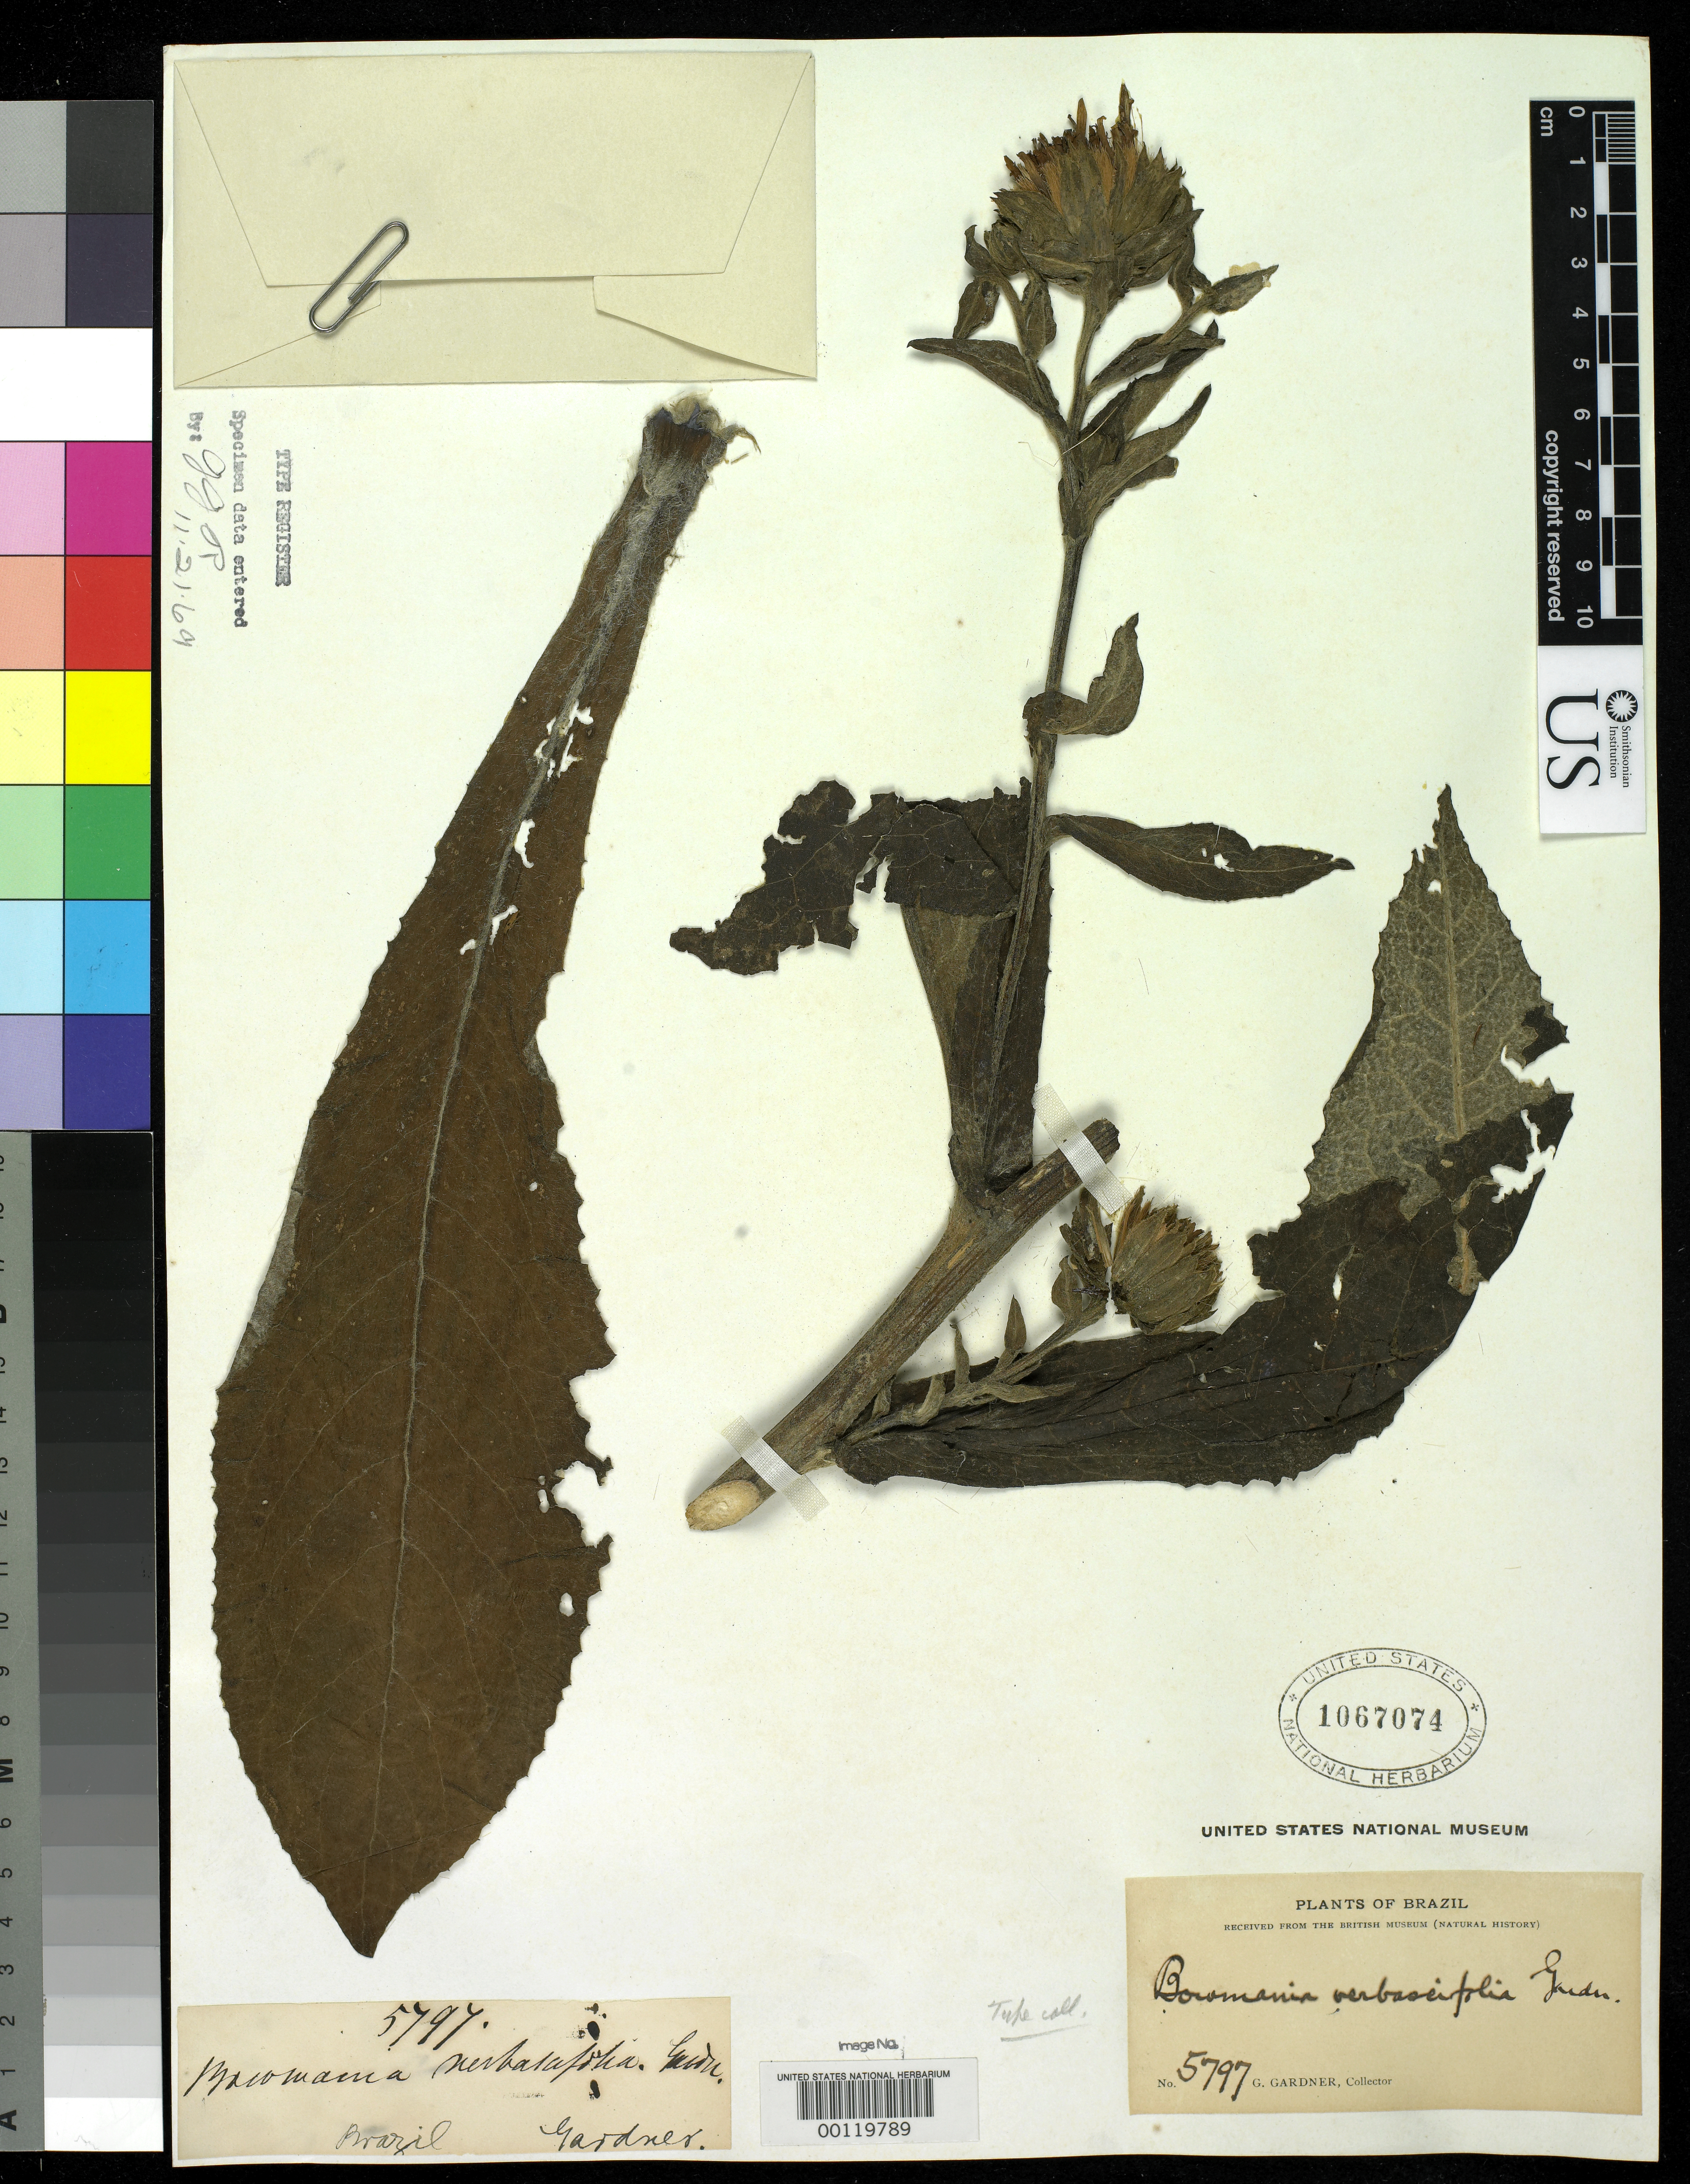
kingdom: Plantae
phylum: Tracheophyta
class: Magnoliopsida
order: Asterales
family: Asteraceae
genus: Bowmania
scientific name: Bowmania verbascifolia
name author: Gardner in Hook.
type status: Type Collection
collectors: G. Gardner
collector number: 5797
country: Brazil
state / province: Rio de Janeiro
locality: Teresopolis; Organ Mountains.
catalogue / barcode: US 1067074